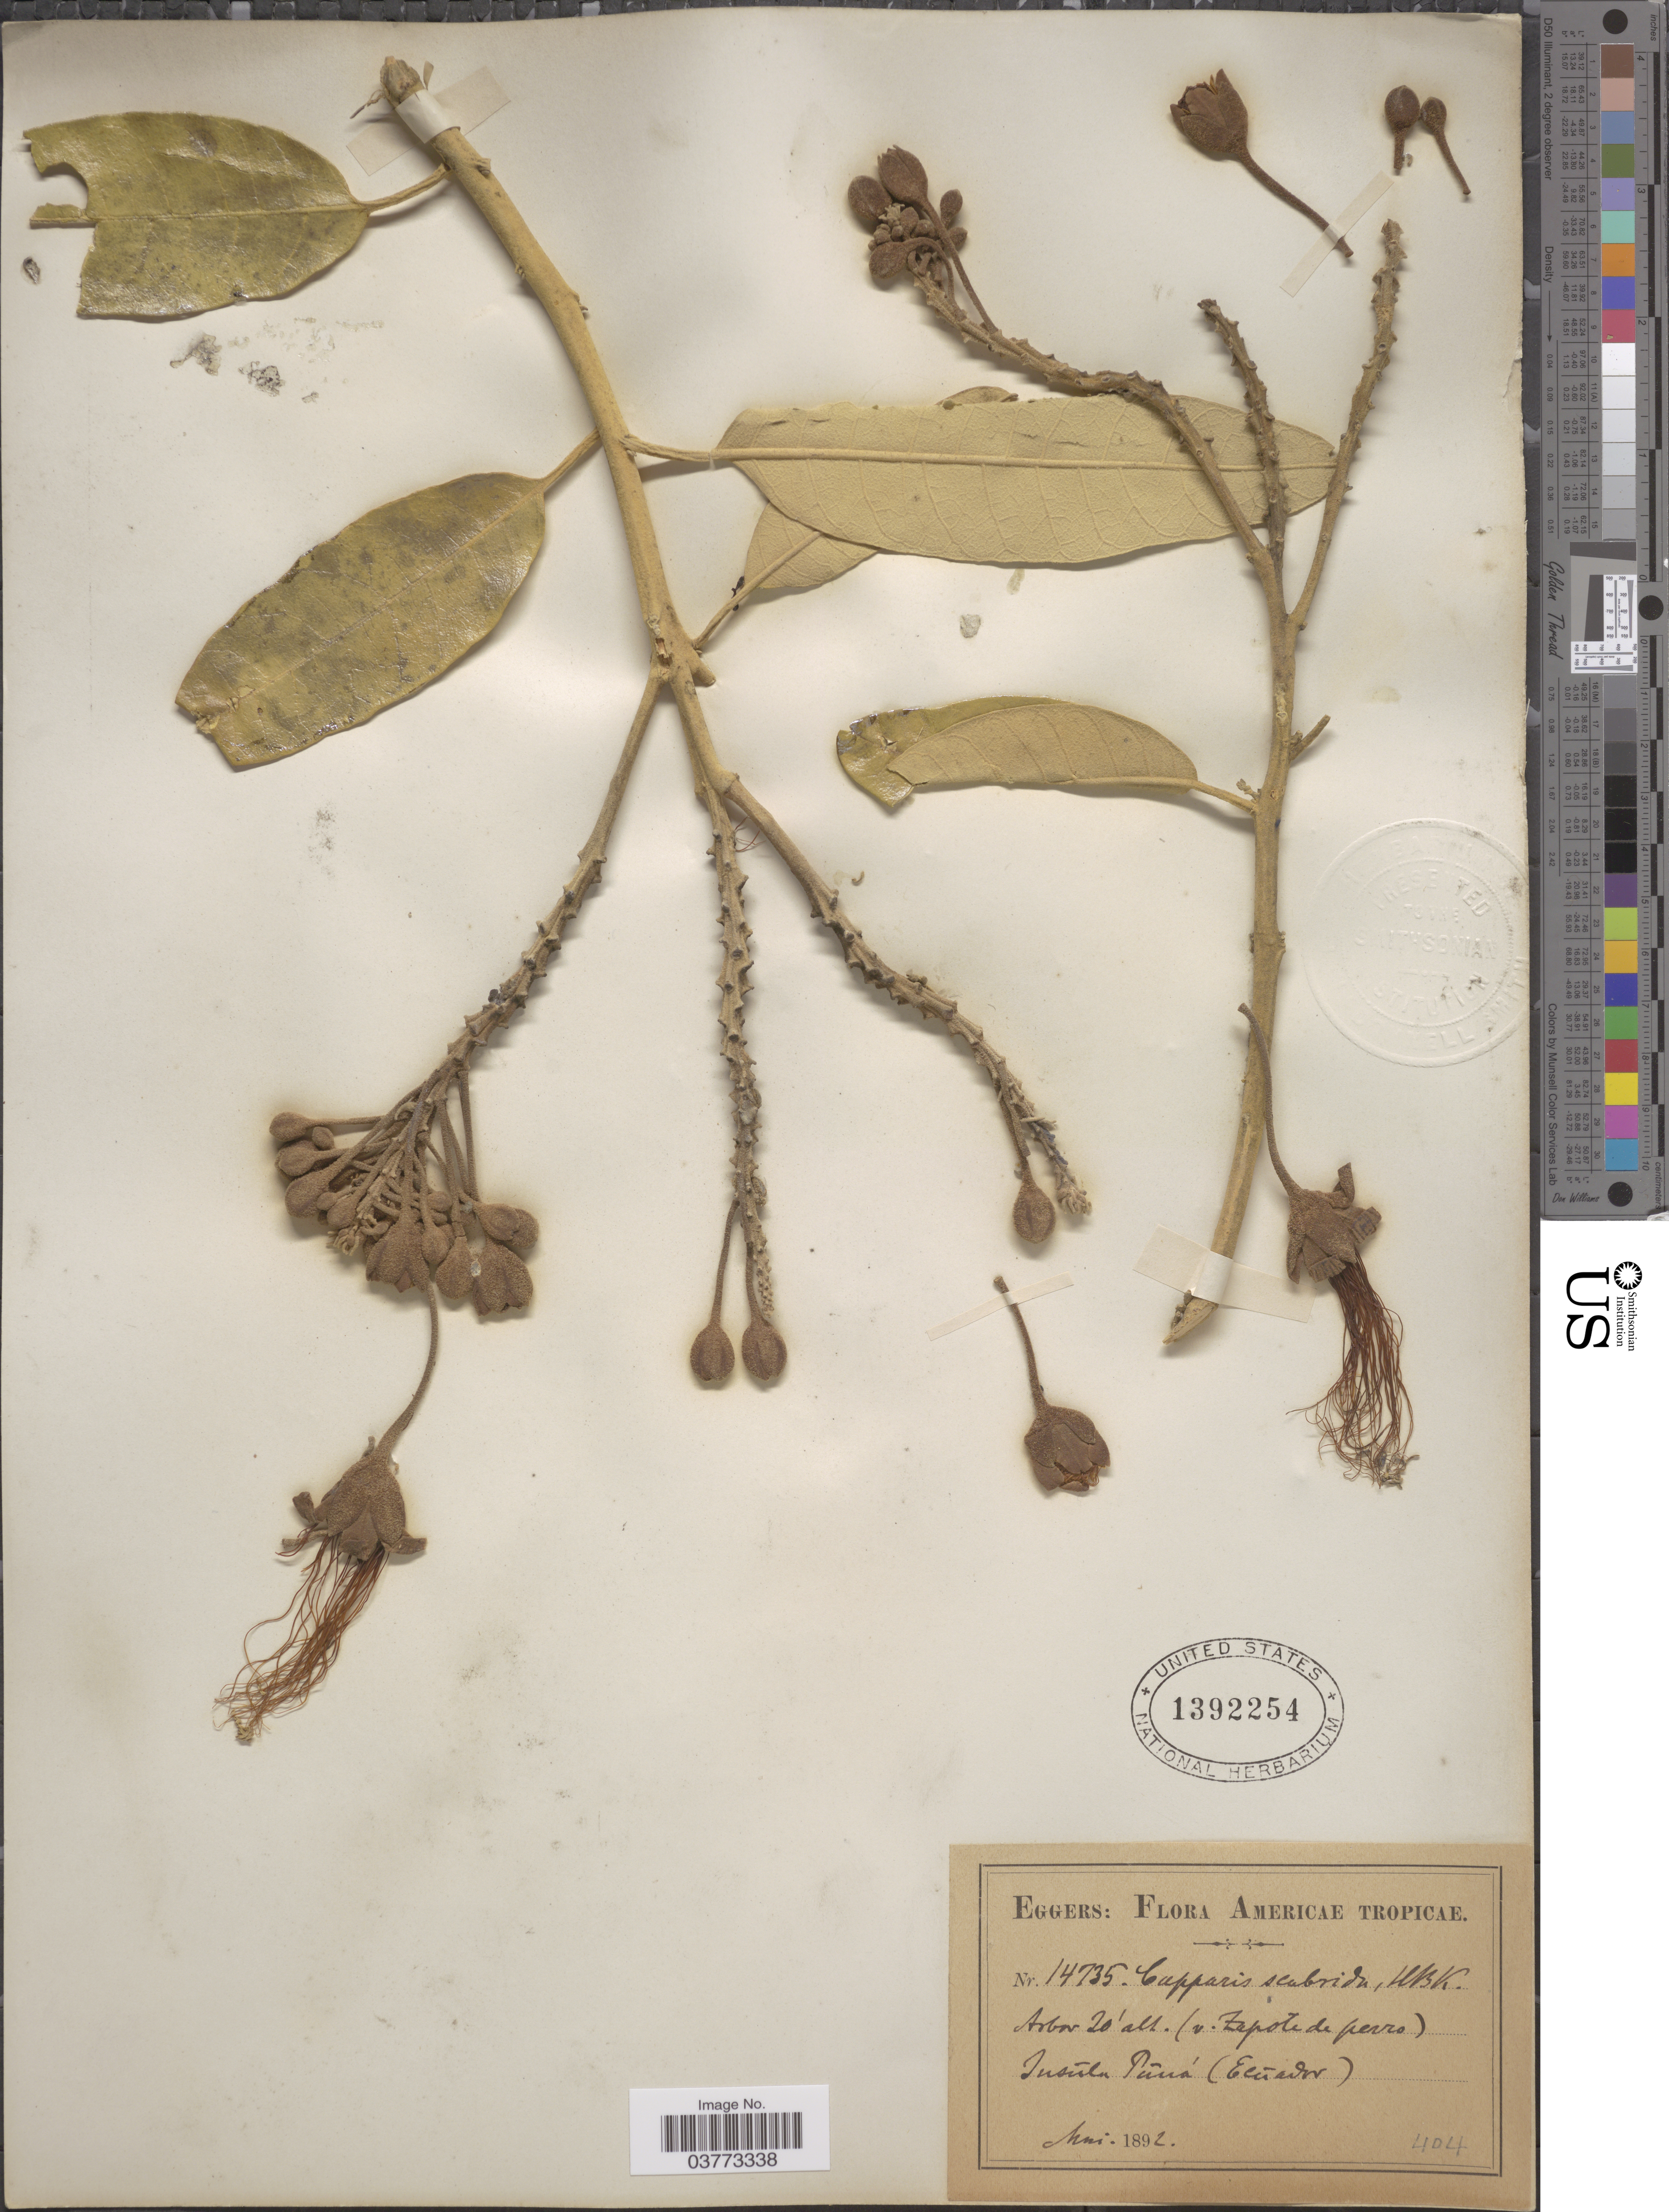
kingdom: Plantae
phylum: Tracheophyta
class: Magnoliopsida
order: Brassicales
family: Capparaceae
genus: Colicodendron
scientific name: Colicodendron angulatum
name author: (Ruiz & Pav. ex DC.) Hutch.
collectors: -. Eggers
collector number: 14735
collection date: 1892-05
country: Ecuador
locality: Americanae Tropicae. (v. Zapote de perro). Insūla Pūná.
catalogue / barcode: US 1392254